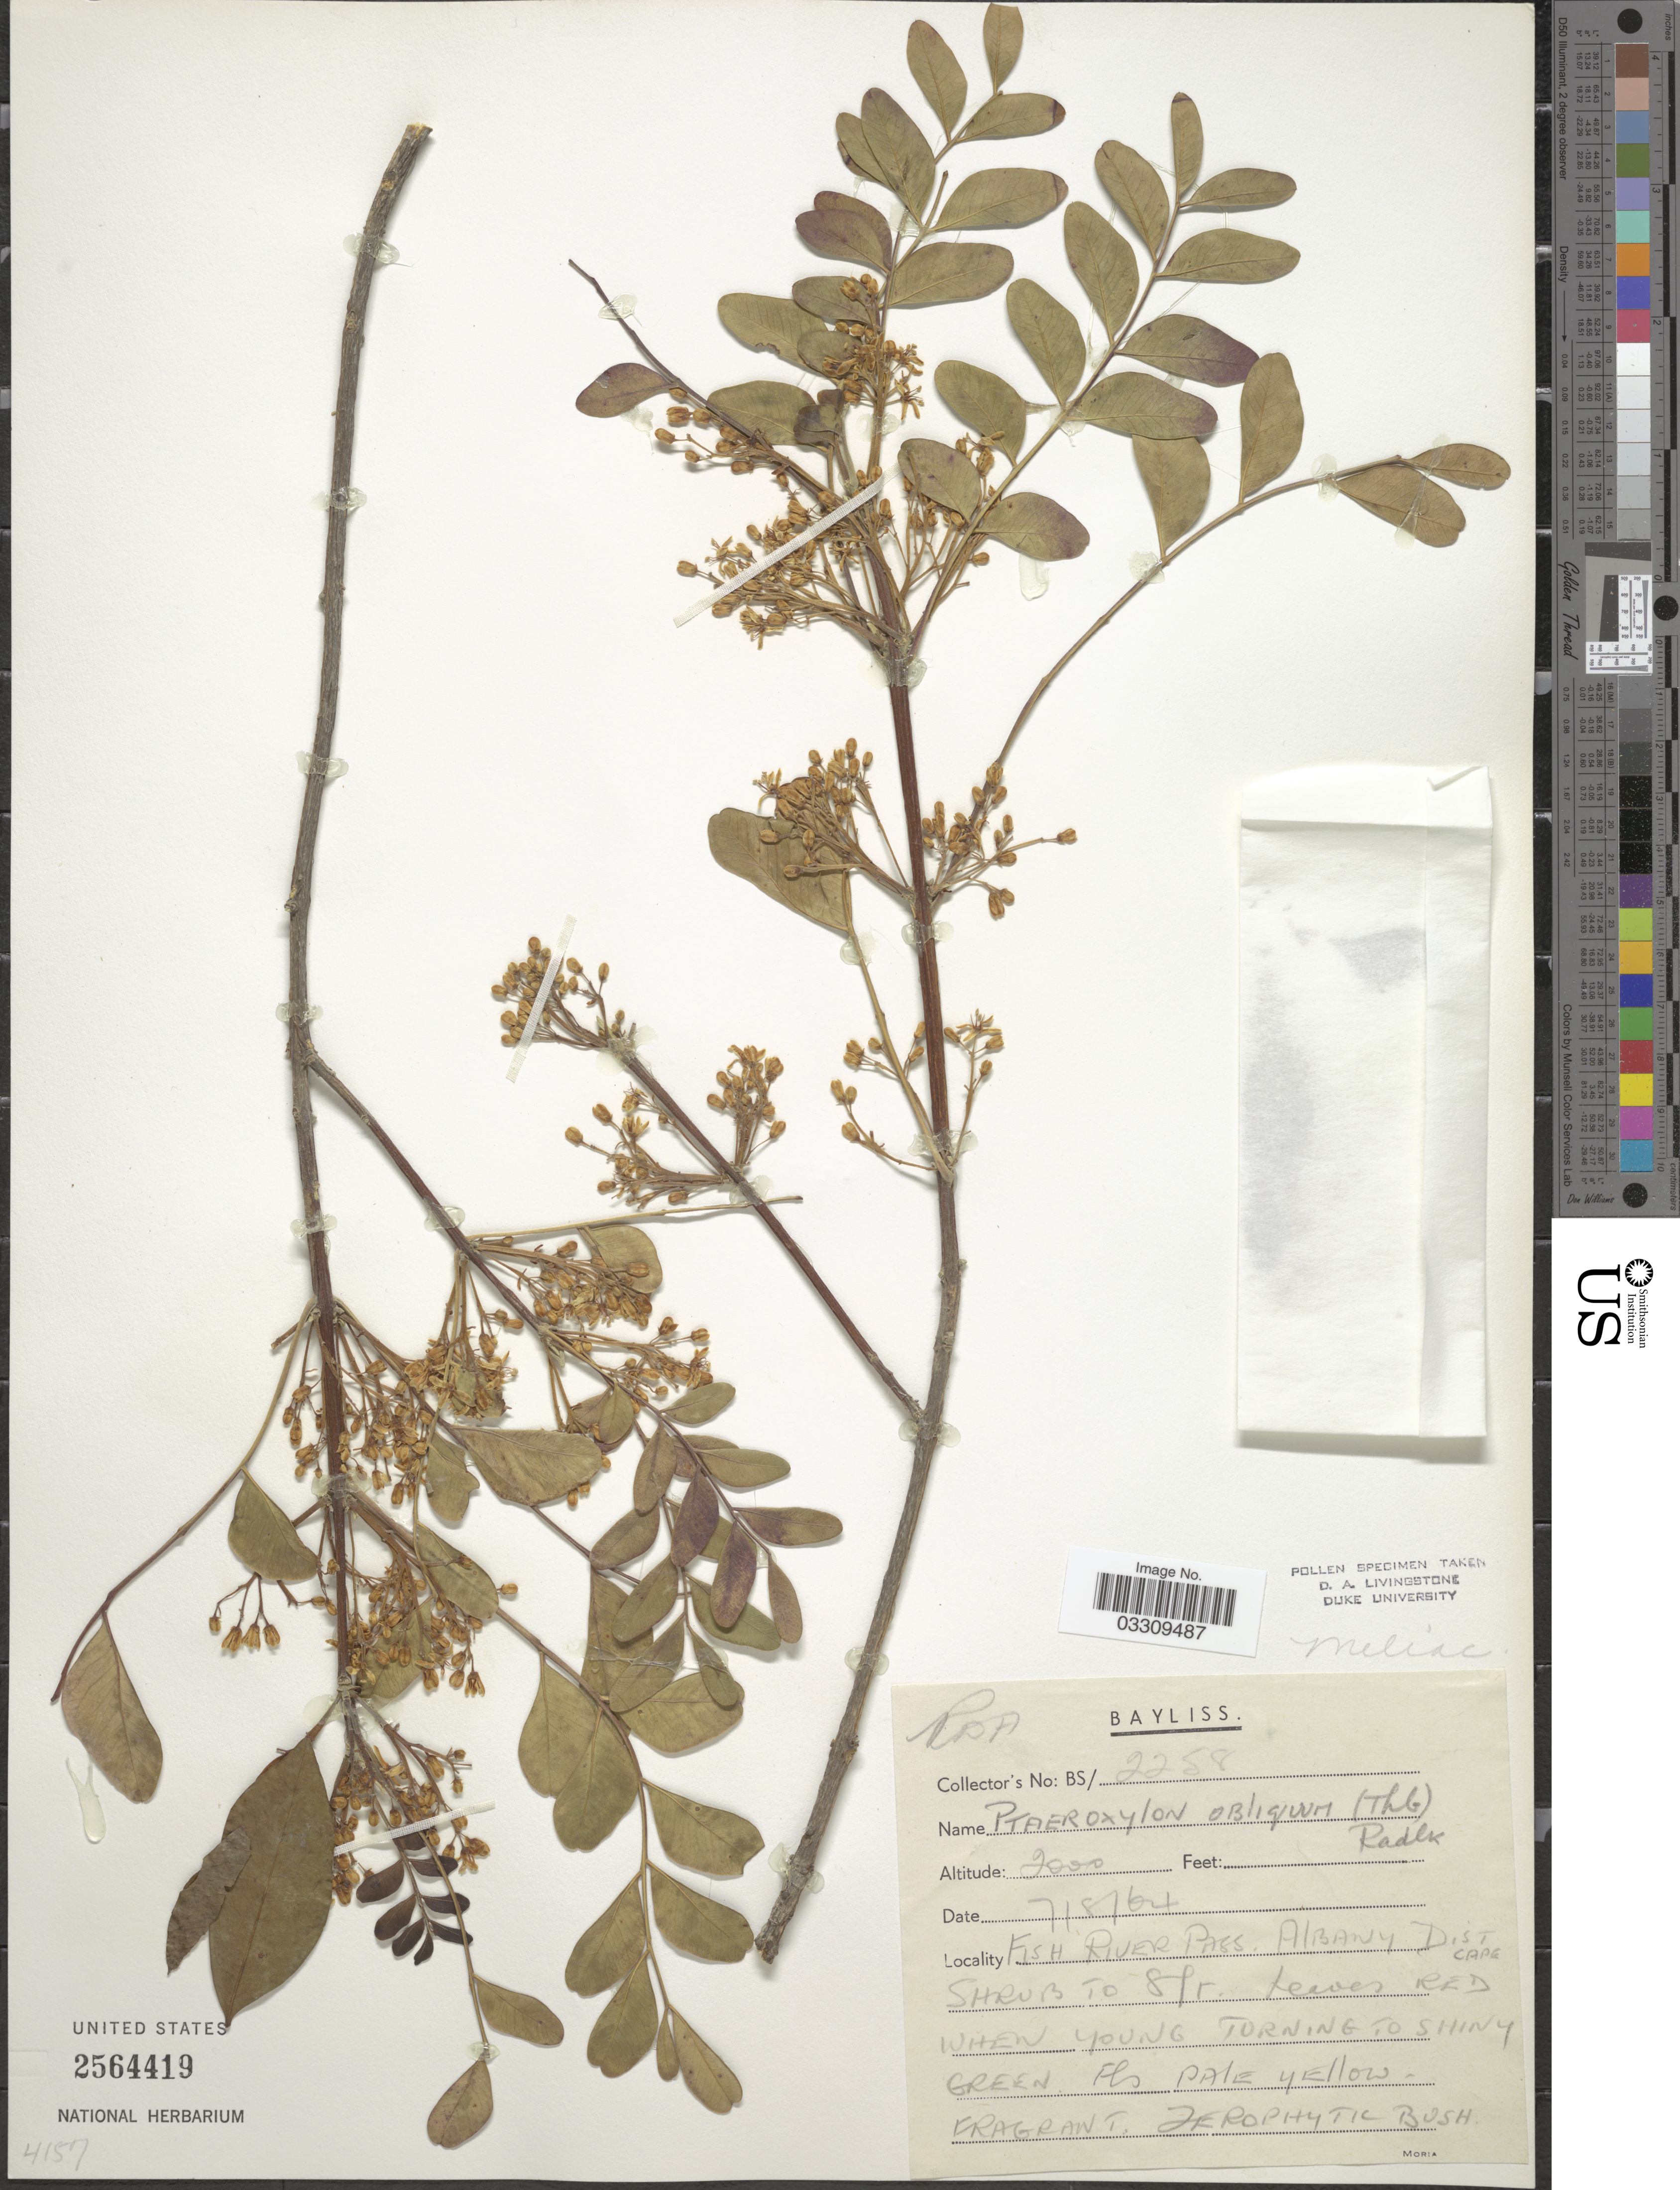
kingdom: Plantae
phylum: Tracheophyta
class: Magnoliopsida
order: Sapindales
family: Rutaceae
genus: Ptaeroxylon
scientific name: Ptaeroxylon obliquum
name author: (Thunb.) Radlk.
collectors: R. Bayliss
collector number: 2258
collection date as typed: Transcribed d/m/y: 7/8/64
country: South Africa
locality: Fish River Pass. Albany Dist Cape.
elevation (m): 610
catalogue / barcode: US 2564419